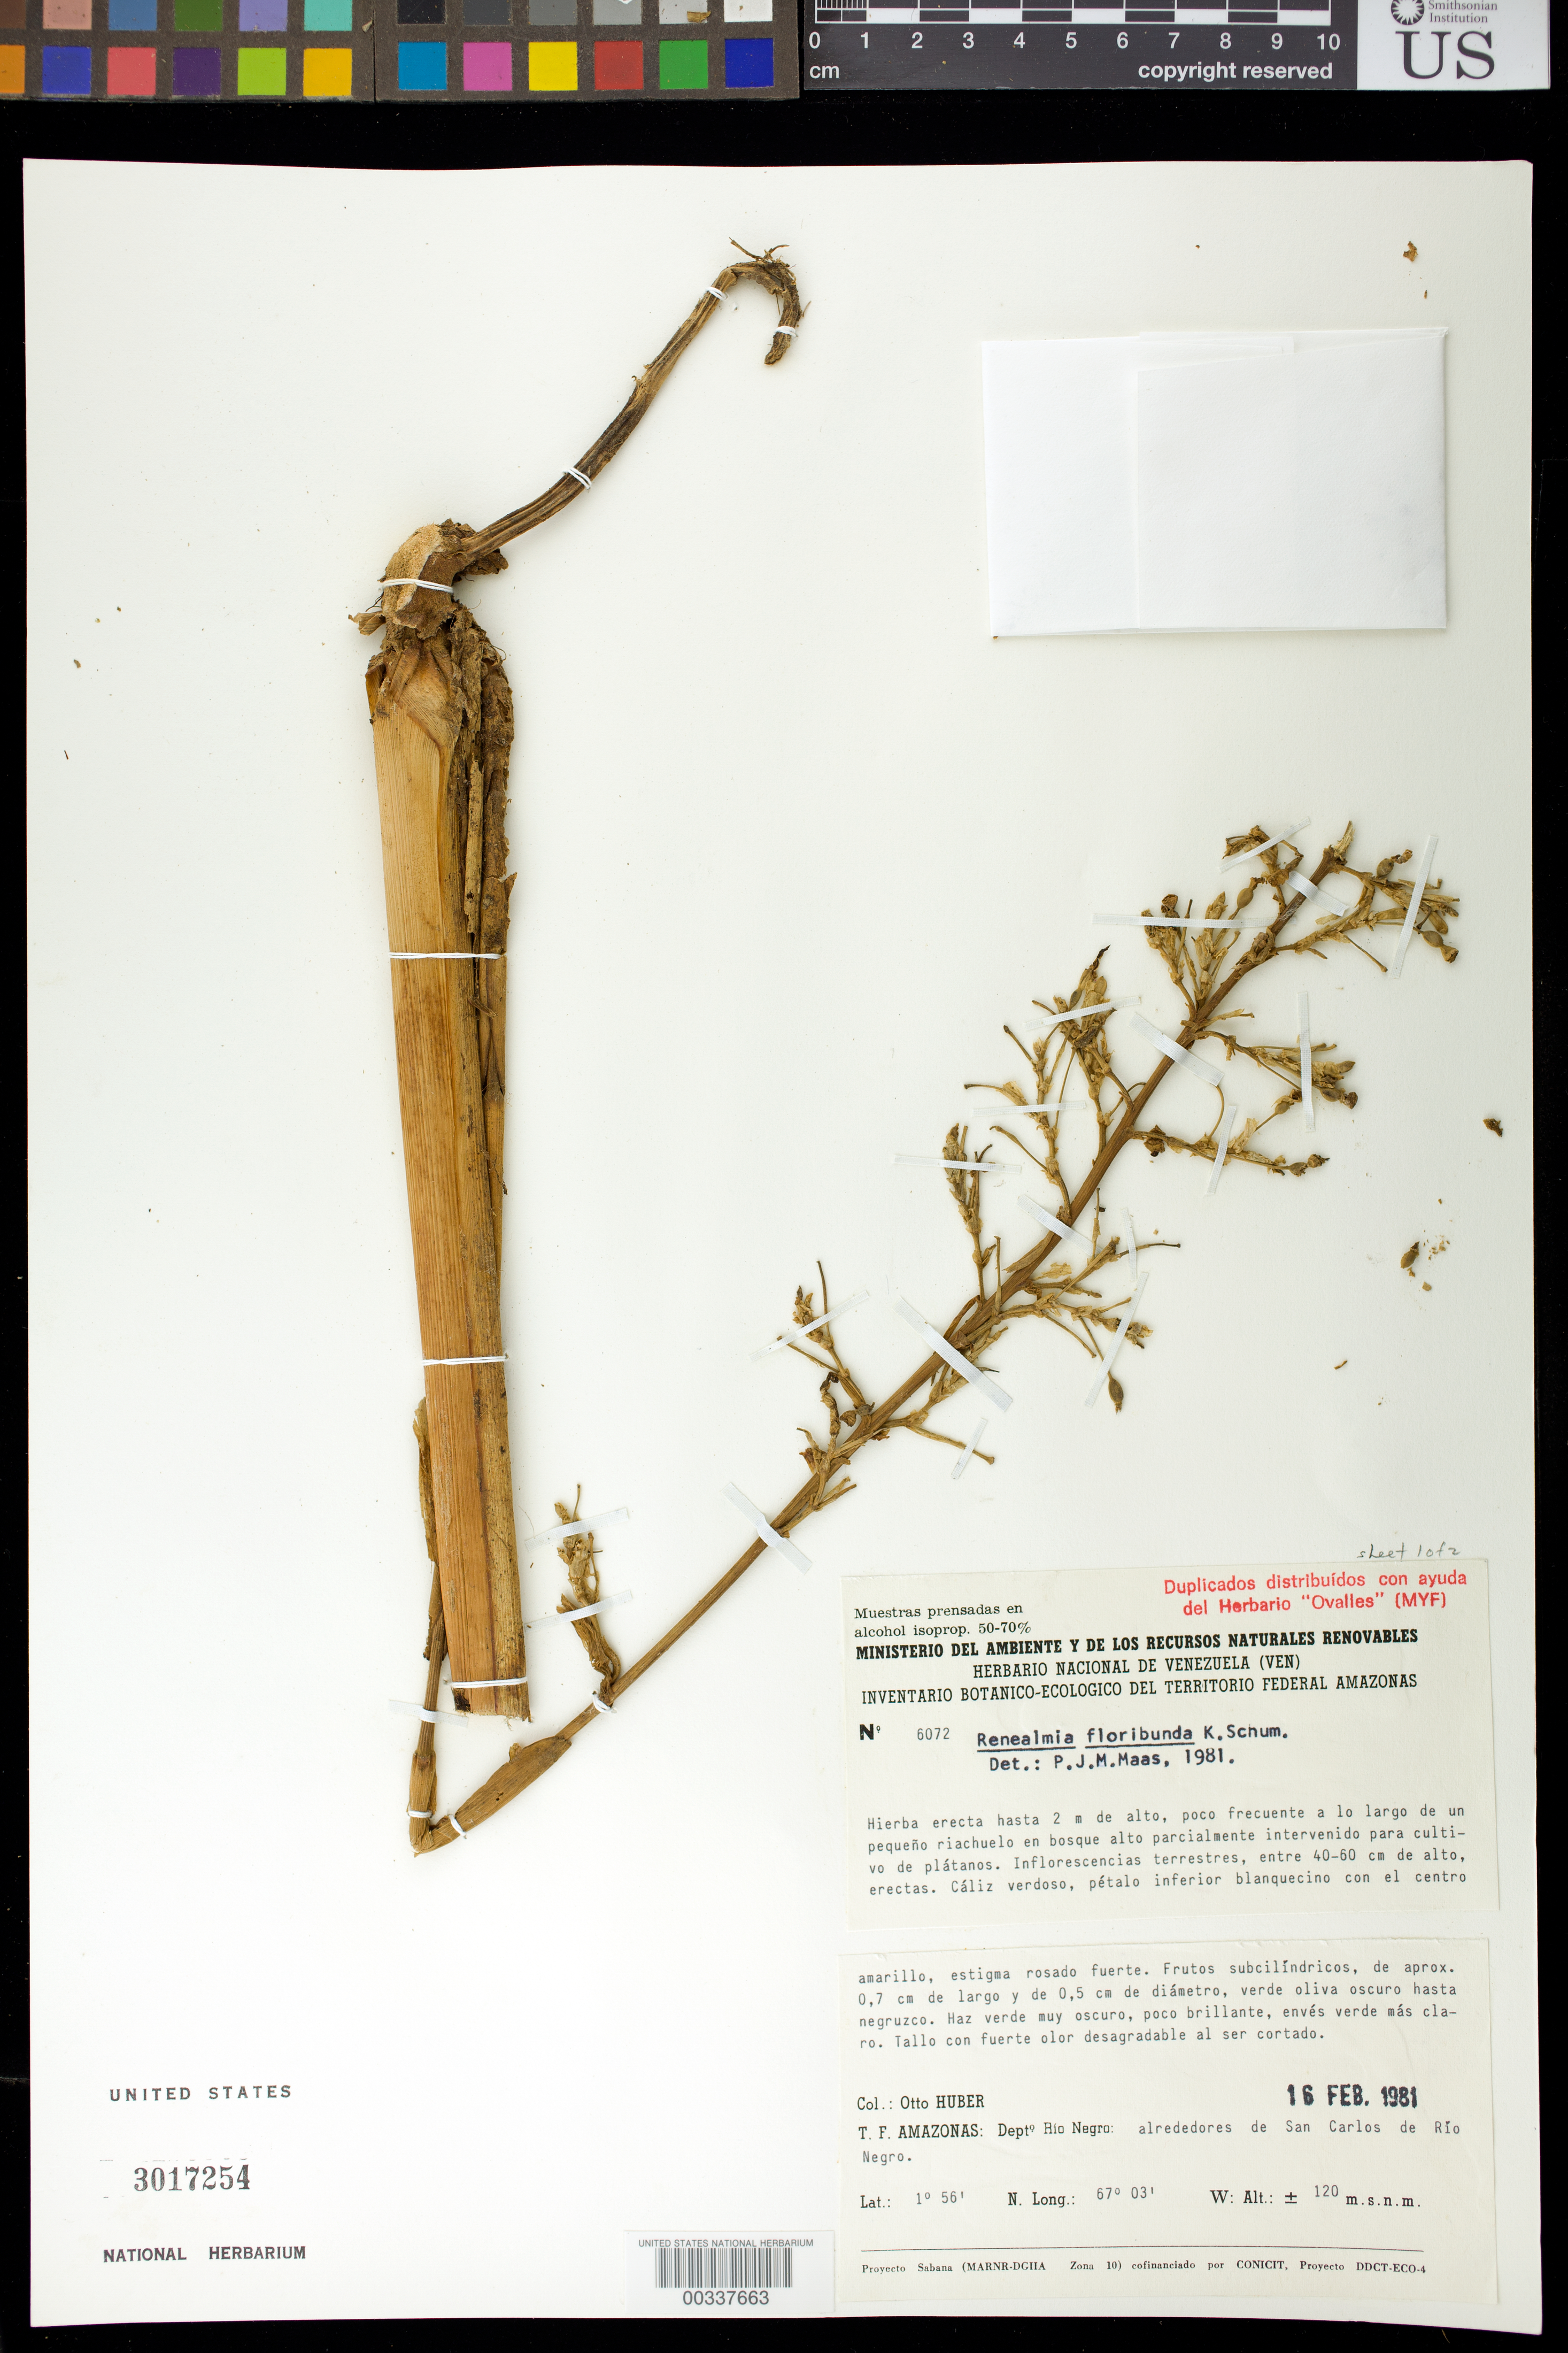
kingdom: Plantae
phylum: Tracheophyta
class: Liliopsida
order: Zingiberales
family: Zingiberaceae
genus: Renealmia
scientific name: Renealmia floribunda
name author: K. Schum.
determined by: Maas, Paul J. M.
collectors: O. Huber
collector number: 6072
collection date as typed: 16 Feb 1981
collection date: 1981-02-16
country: Venezuela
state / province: Amazonas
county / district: Rio Negro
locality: Alrededores de san carlos de rio negro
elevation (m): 120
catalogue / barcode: US 3017254